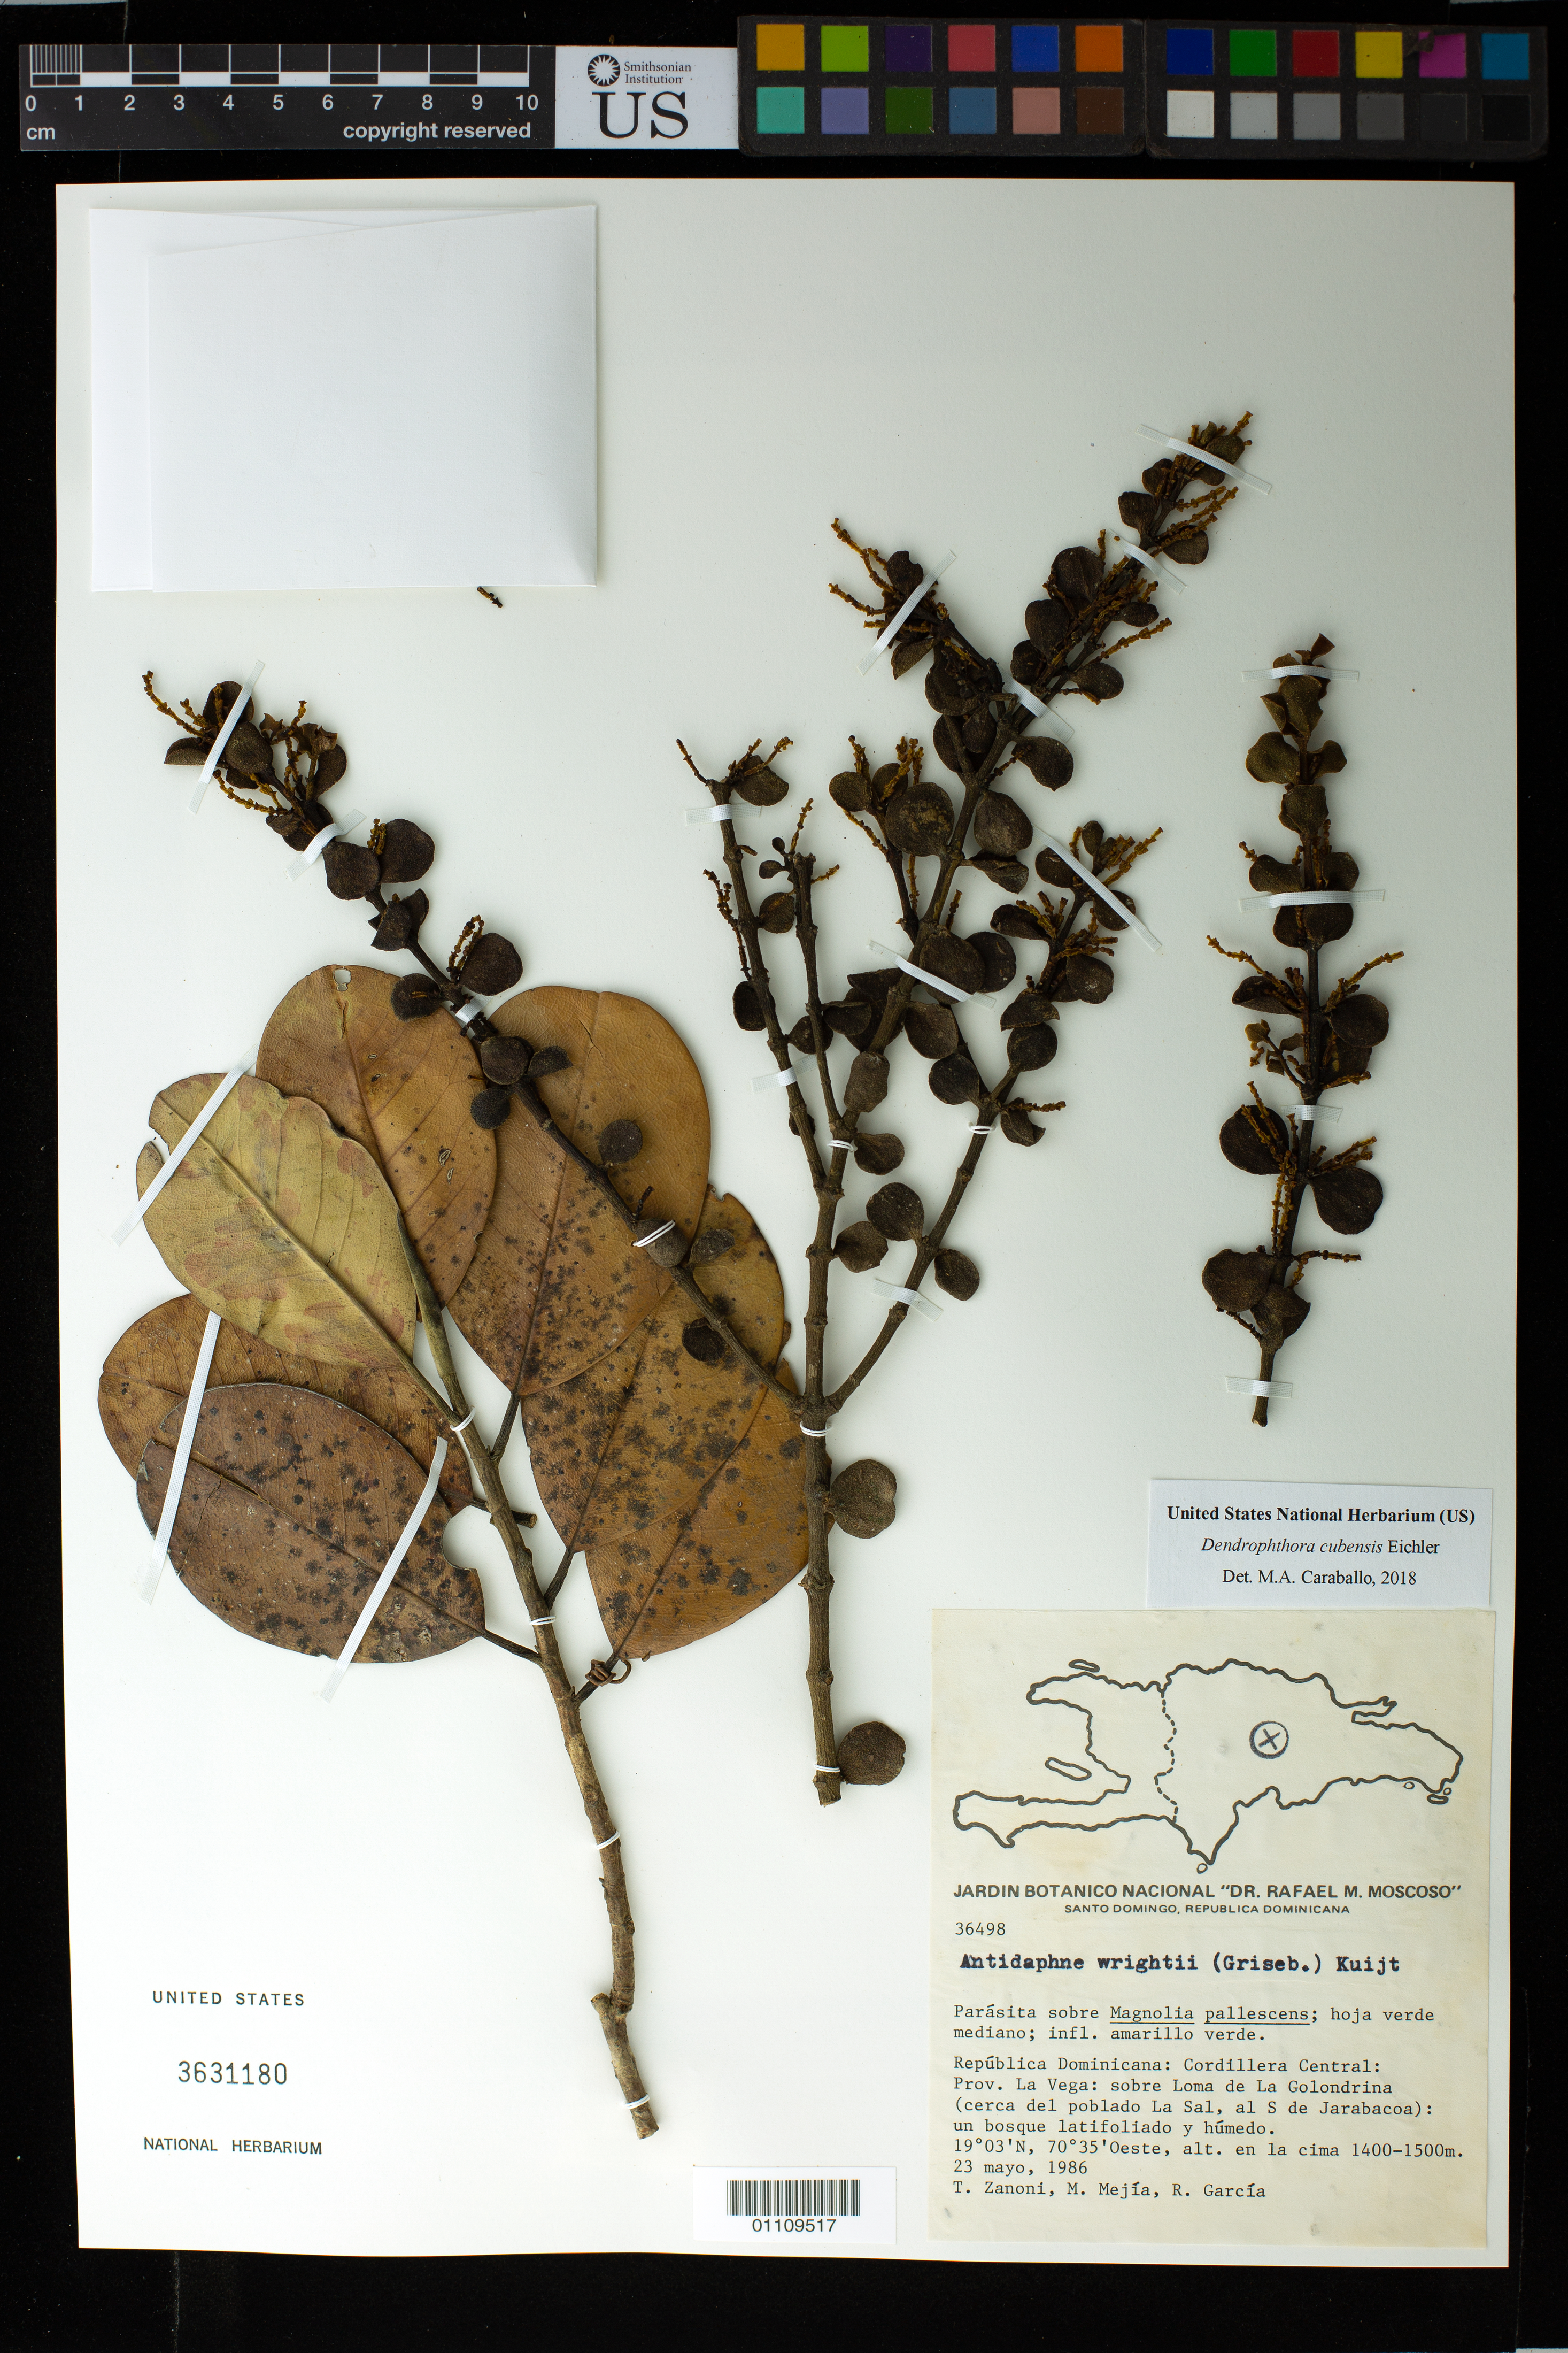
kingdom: Plantae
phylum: Tracheophyta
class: Magnoliopsida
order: Santalales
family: Viscaceae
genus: Dendrophthora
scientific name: Dendrophthora buxifolia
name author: (Lam.) Eichler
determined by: Caraballo-Ortiz, Marcos A., (MISS), University of Mississippi (UNITED STATES)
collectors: T. A. Zanoni, M. Mejia & R. G. García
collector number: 36498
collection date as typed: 23 May 1986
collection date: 1986-05-23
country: Dominican Republic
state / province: La Vega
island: Hispaniola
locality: Cordillera Central, sobre Loma de La Golondrina (cerca del poblado La Sal, al S de Jarabaco)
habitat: Un bosque latifoliado y húmedo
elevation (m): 1400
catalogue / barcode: US 3631180